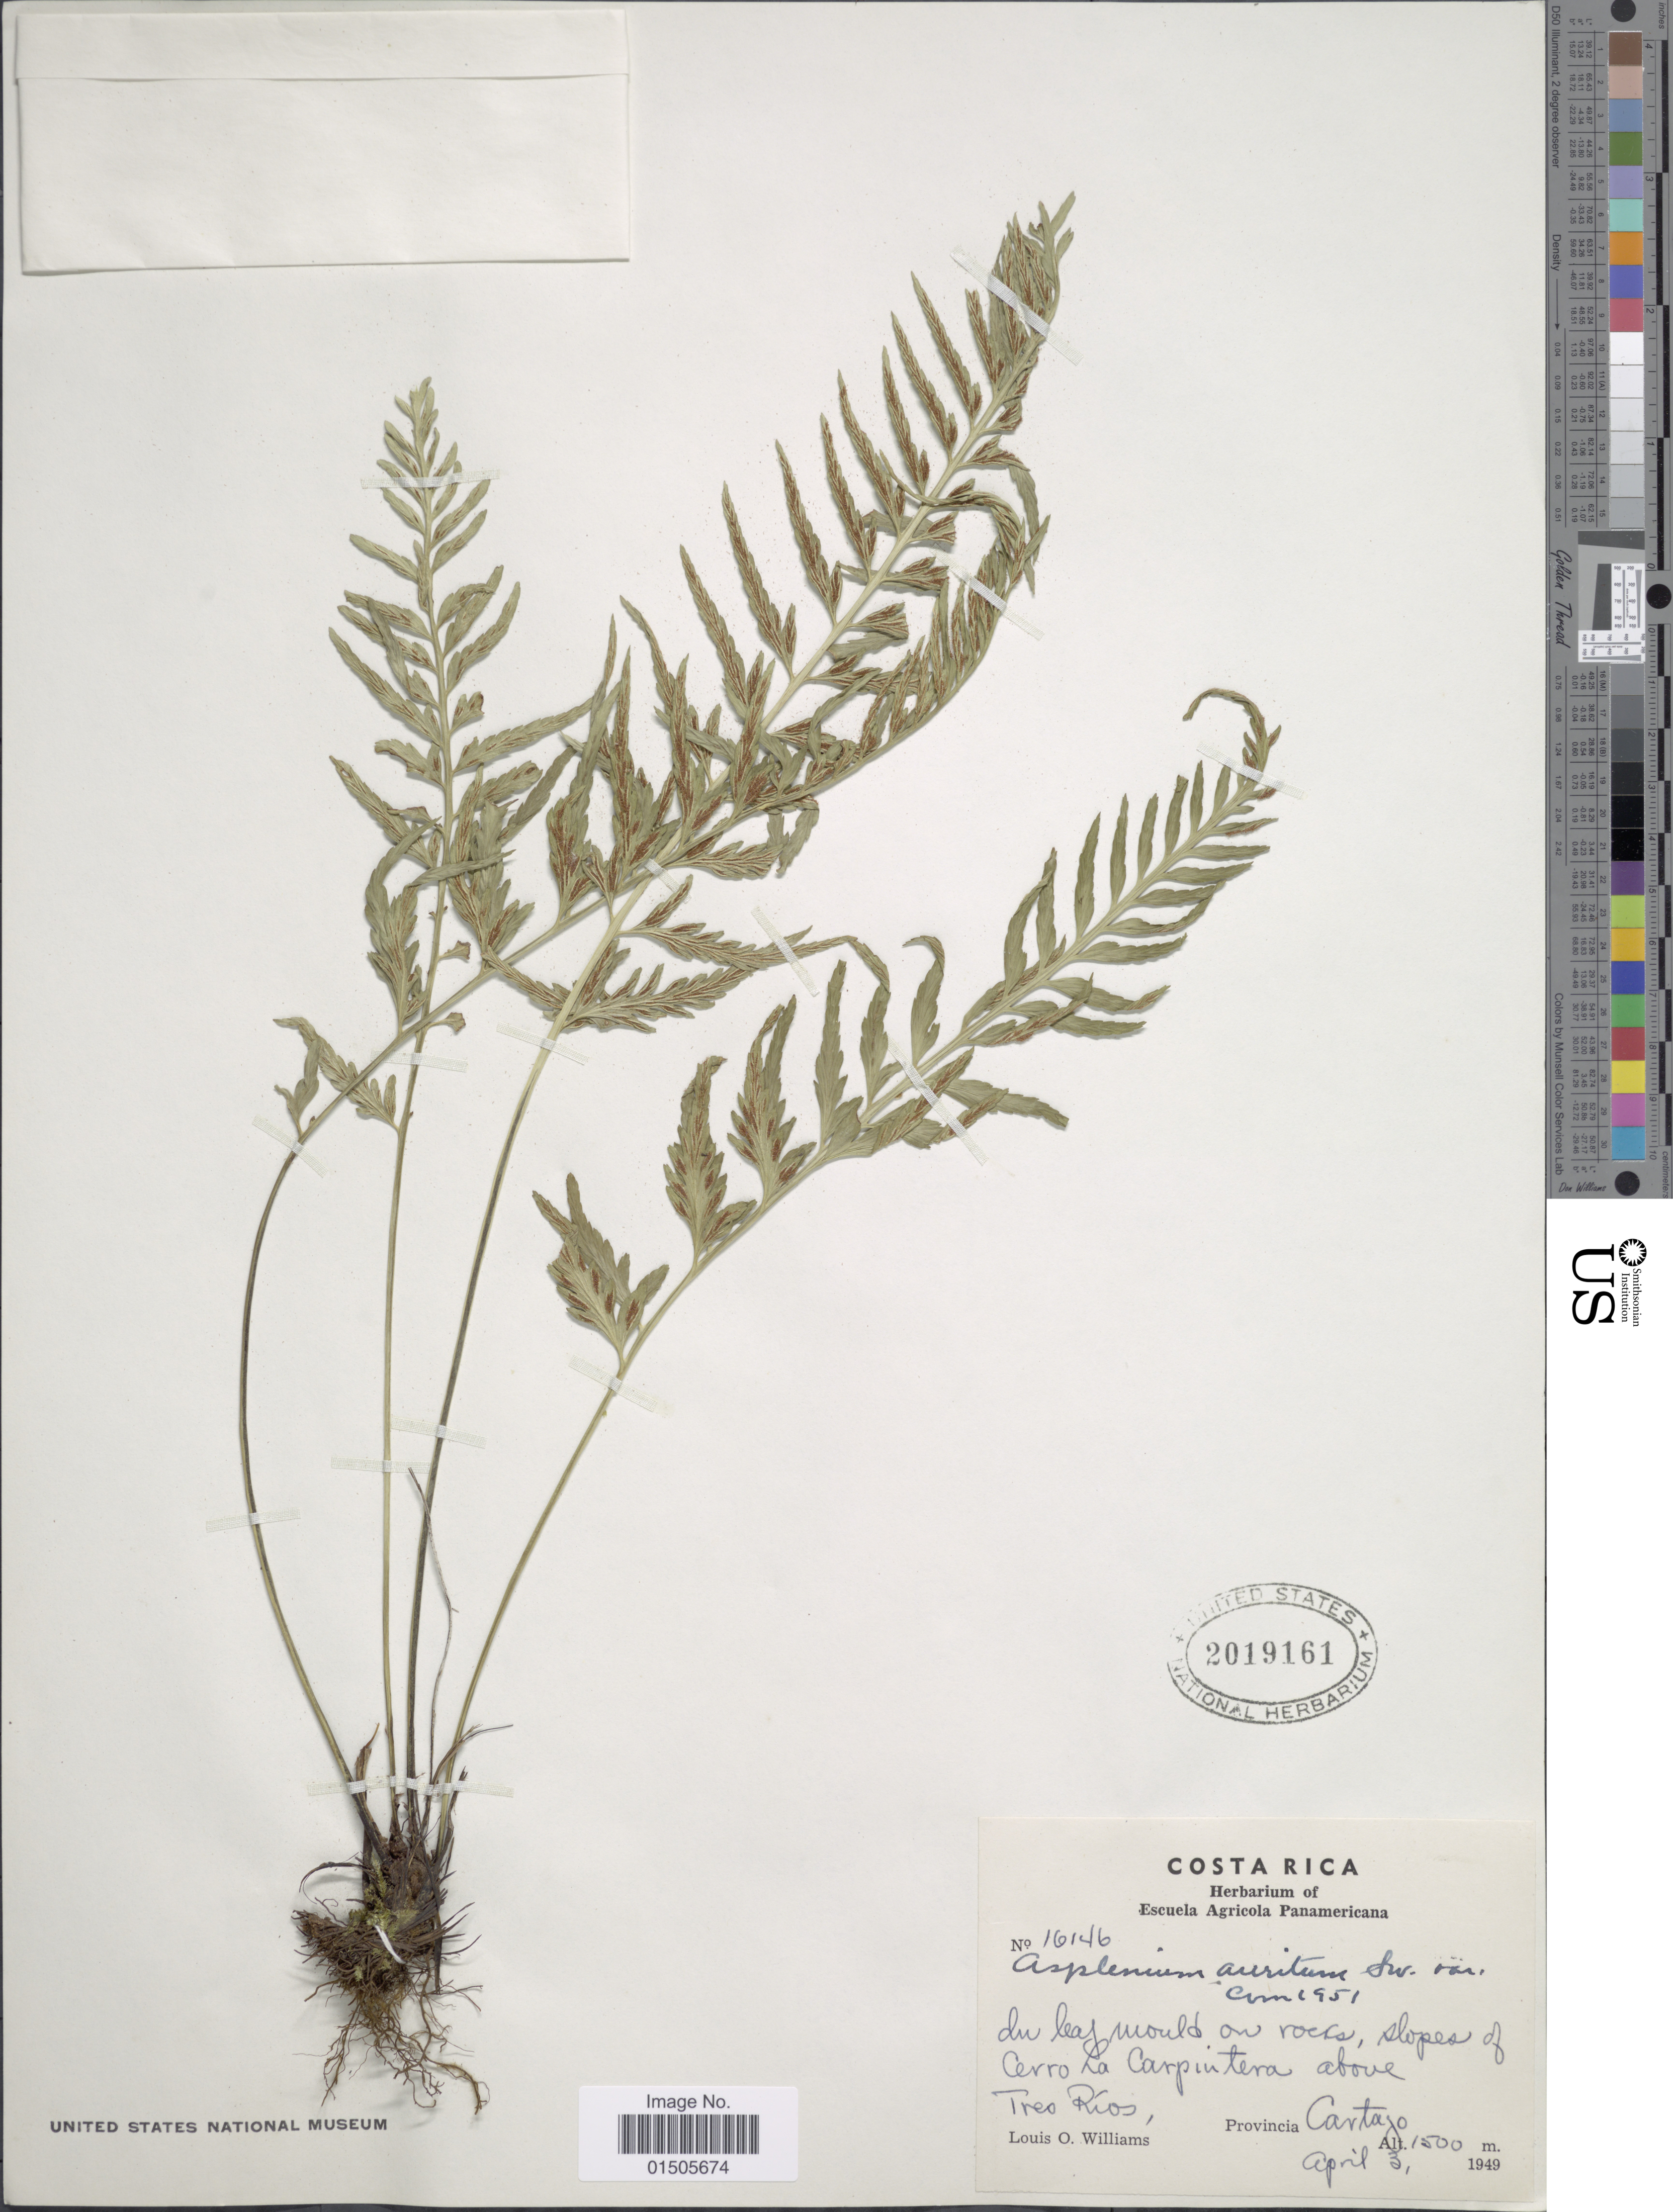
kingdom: Plantae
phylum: Tracheophyta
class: Polypodiopsida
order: Polypodiales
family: Aspleniaceae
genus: Asplenium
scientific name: Asplenium auritum var. intermedium ined.?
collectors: L. O. Williams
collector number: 16146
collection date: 1949-04-03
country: Costa Rica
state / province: Cartago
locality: Slopes of Cerro La Carpintera above Tres Rios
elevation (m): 1500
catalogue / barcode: US 2019161